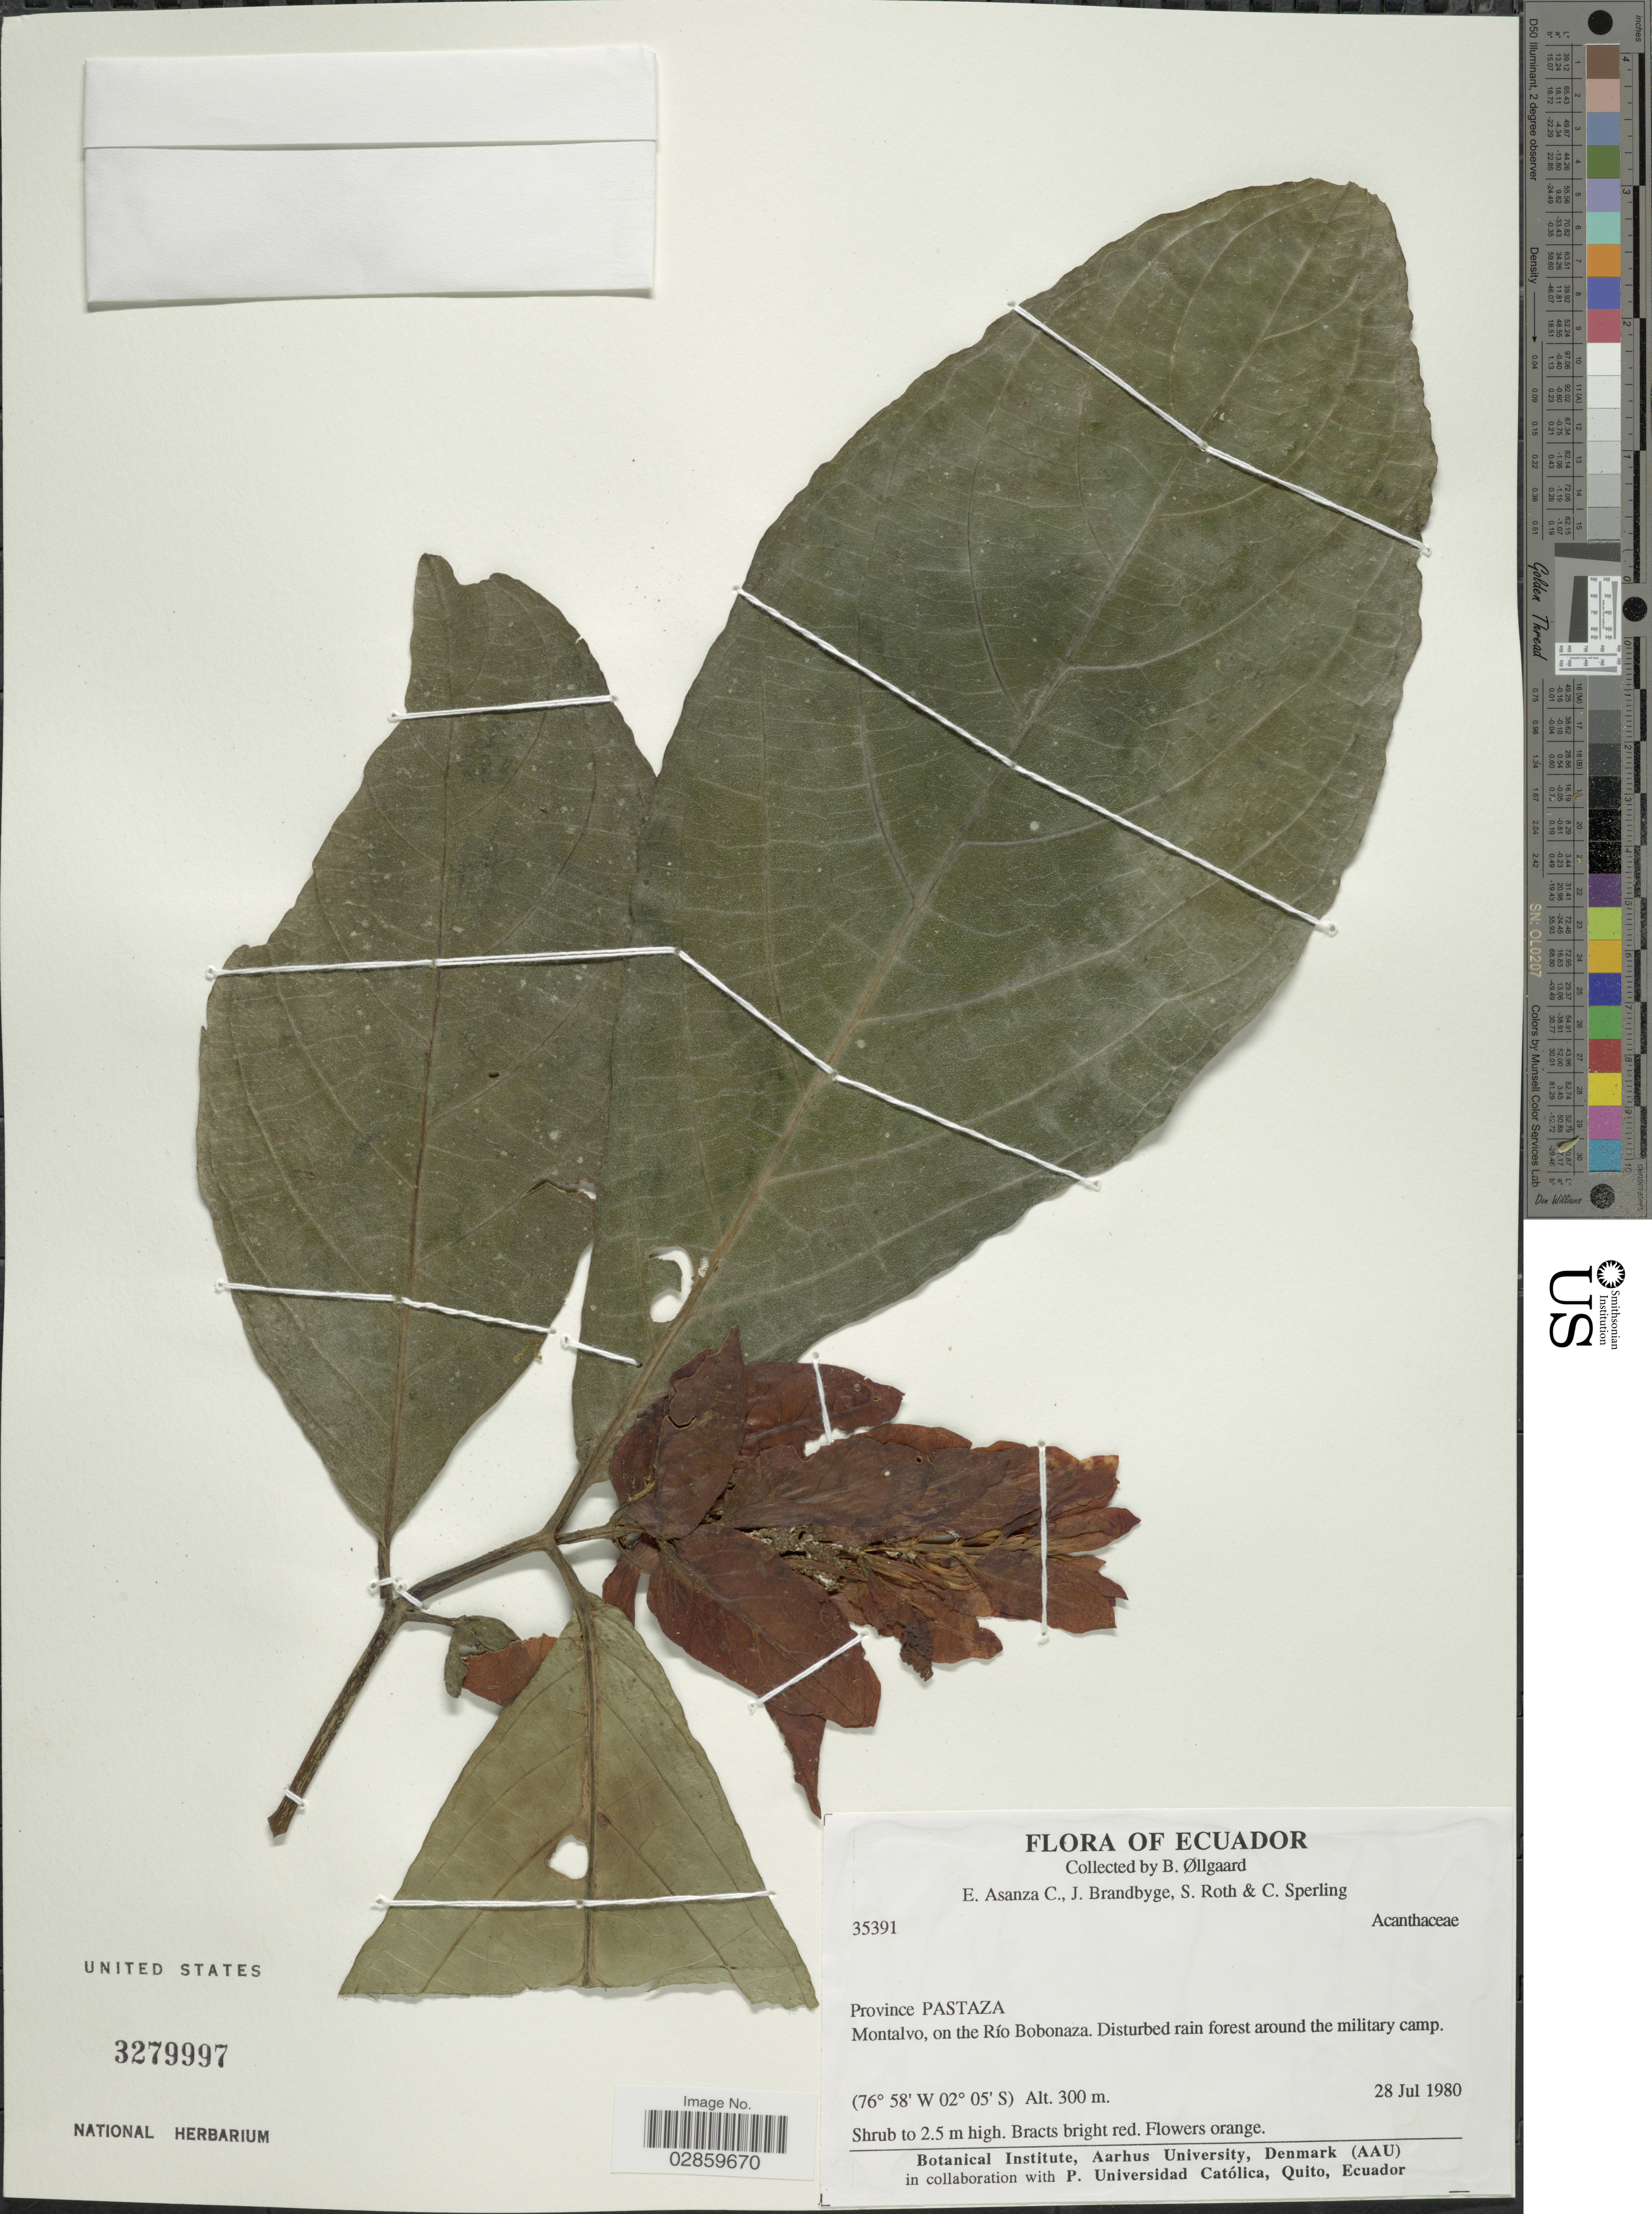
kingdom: Plantae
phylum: Tracheophyta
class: Magnoliopsida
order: Lamiales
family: Acanthaceae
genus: Ruellia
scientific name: Ruellia chartacea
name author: (T. Anderson) Wassh.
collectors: B. Øllgaard, E. Asanza C., J. Brandbyge, S. Roth & C. Sperling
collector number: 35391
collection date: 1980-07-28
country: Ecuador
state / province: Pastaza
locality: Montalvo, on the Río Bobonaza.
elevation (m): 300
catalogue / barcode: US 3279997